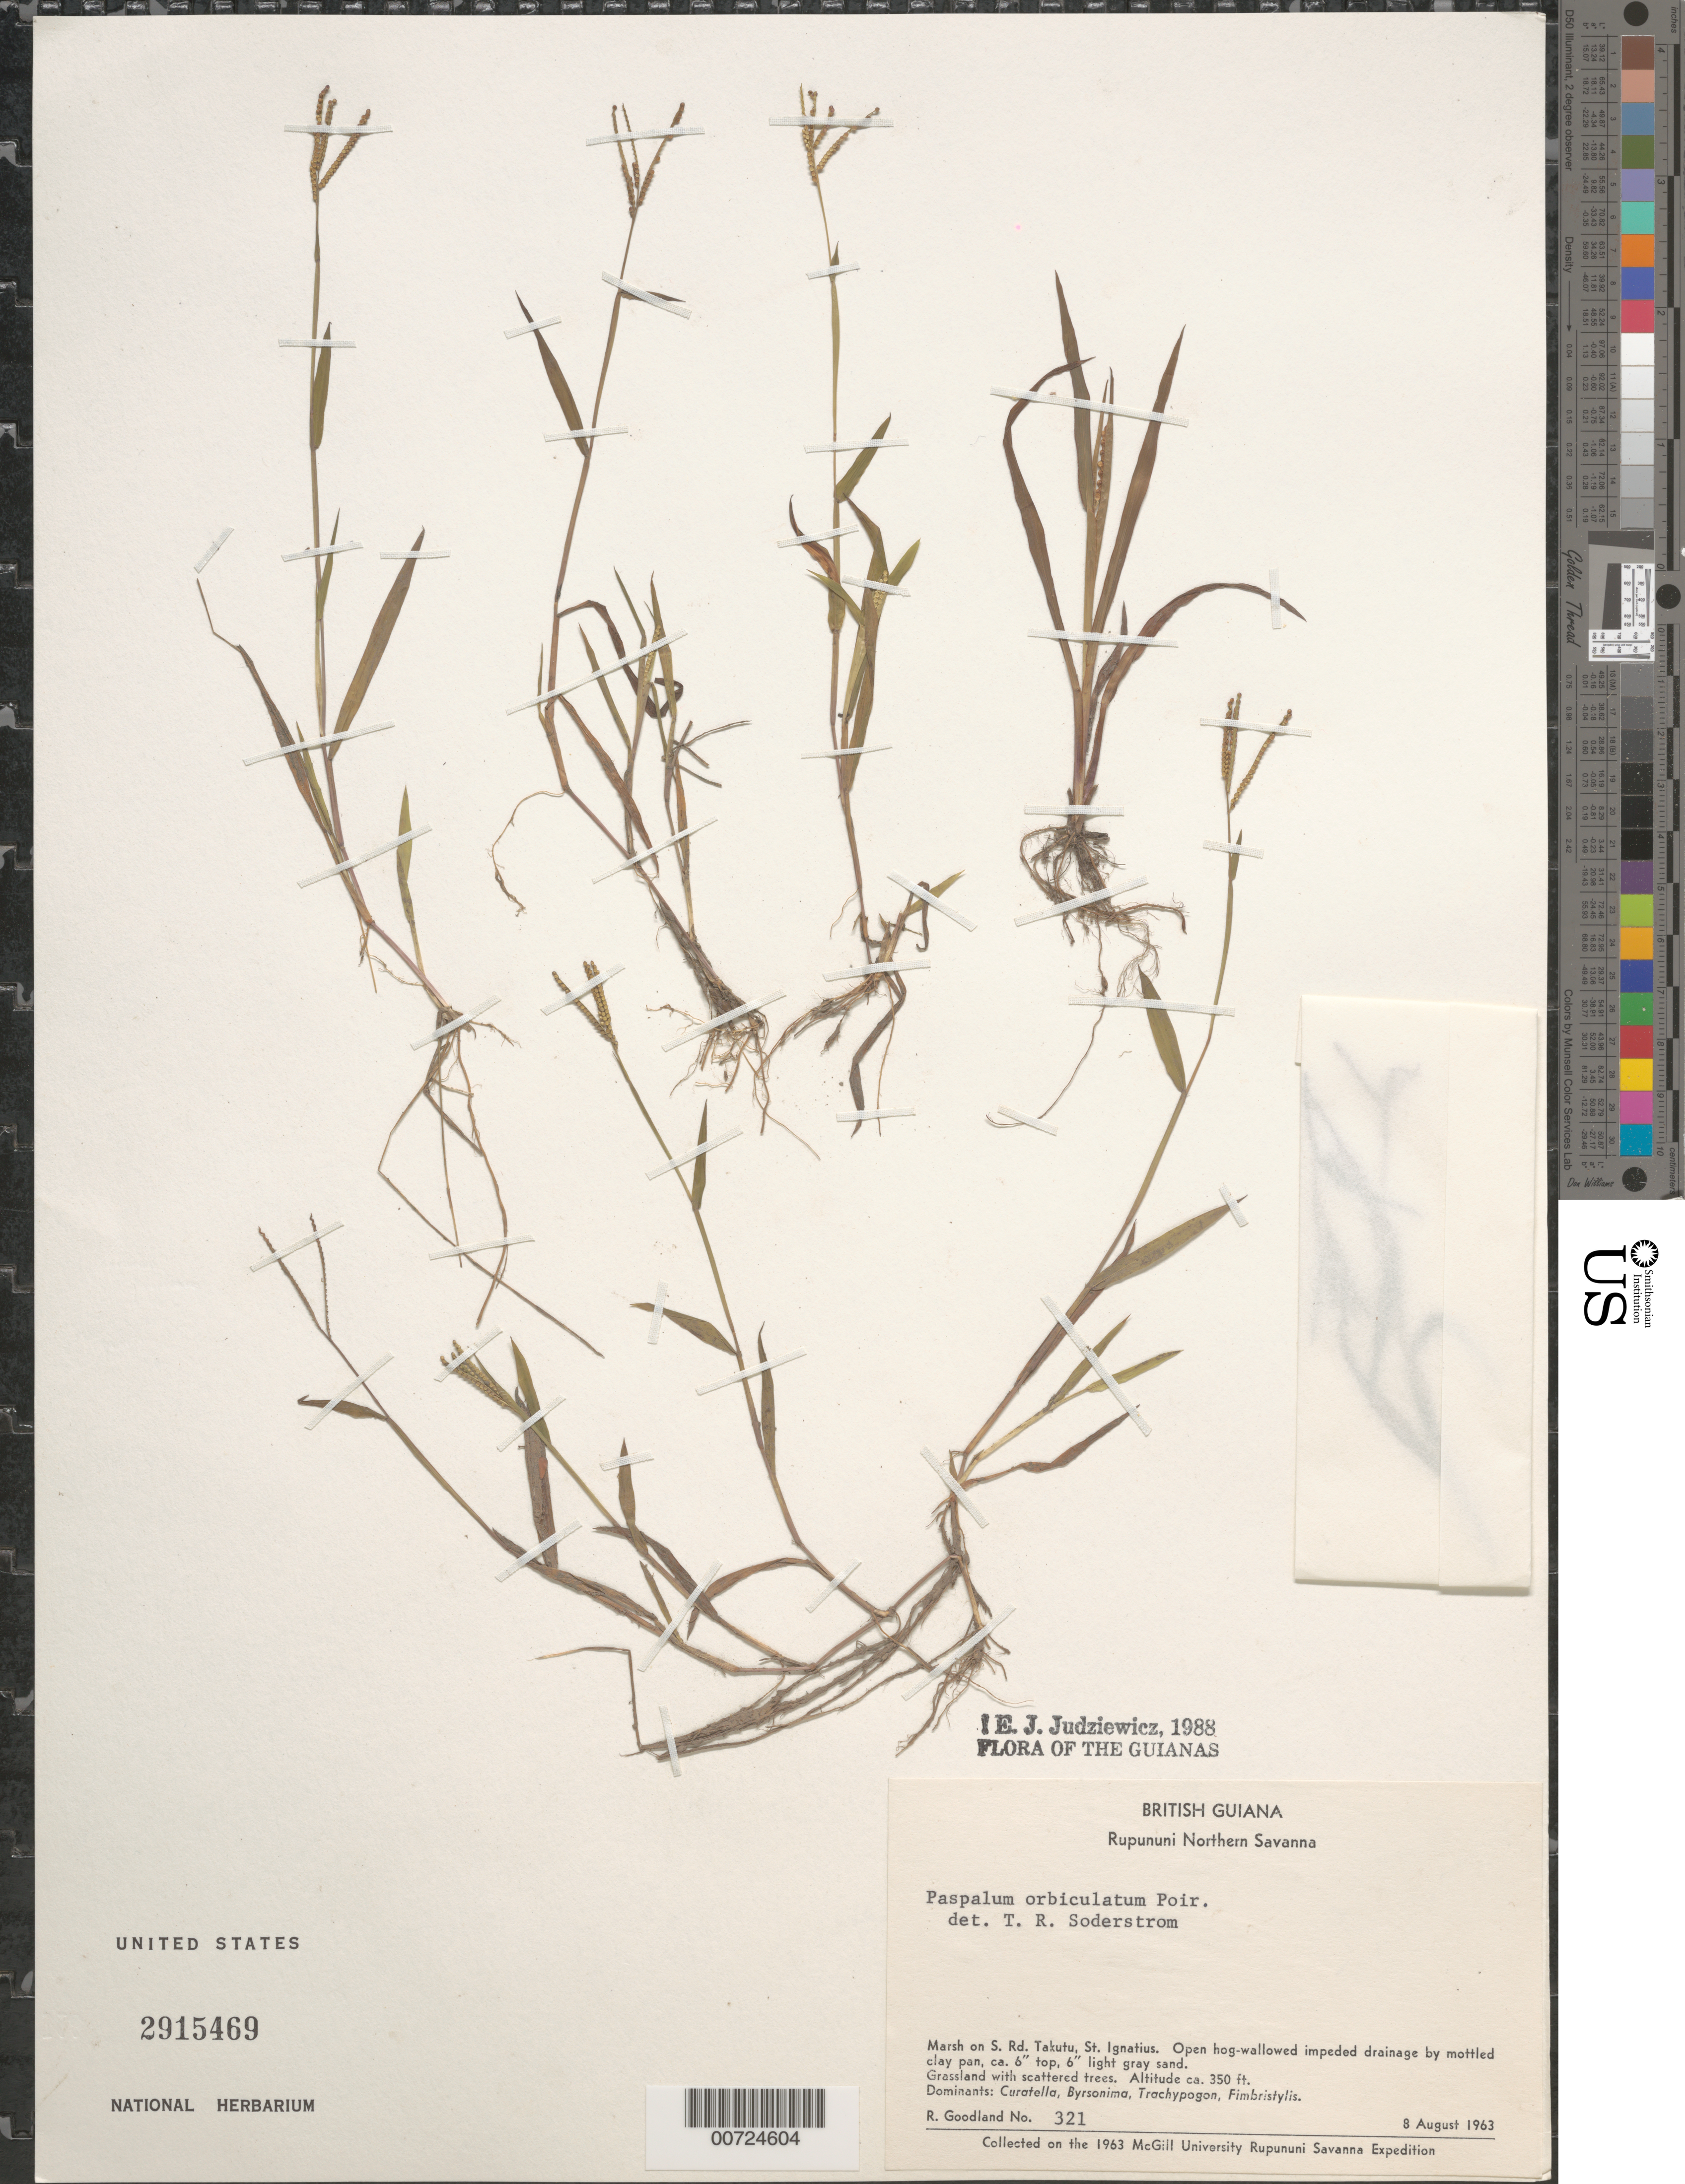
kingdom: Plantae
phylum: Tracheophyta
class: Liliopsida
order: Poales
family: Poaceae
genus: Paspalum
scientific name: Paspalum orbiculatum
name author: Poir.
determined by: Judziewicz, E. J.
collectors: R. Goodland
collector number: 321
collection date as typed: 8-Aug-63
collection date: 1963-08-08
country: Guyana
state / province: U. Takutu-U. Essequibo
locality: Rupununi Northern Savanna, S road, Takutu - St. Ignatius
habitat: Grassland with scattered trees. Dominants: Curatella, Byrsonima, Trachypogon, Fimbristylis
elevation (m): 107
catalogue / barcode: US 2915469